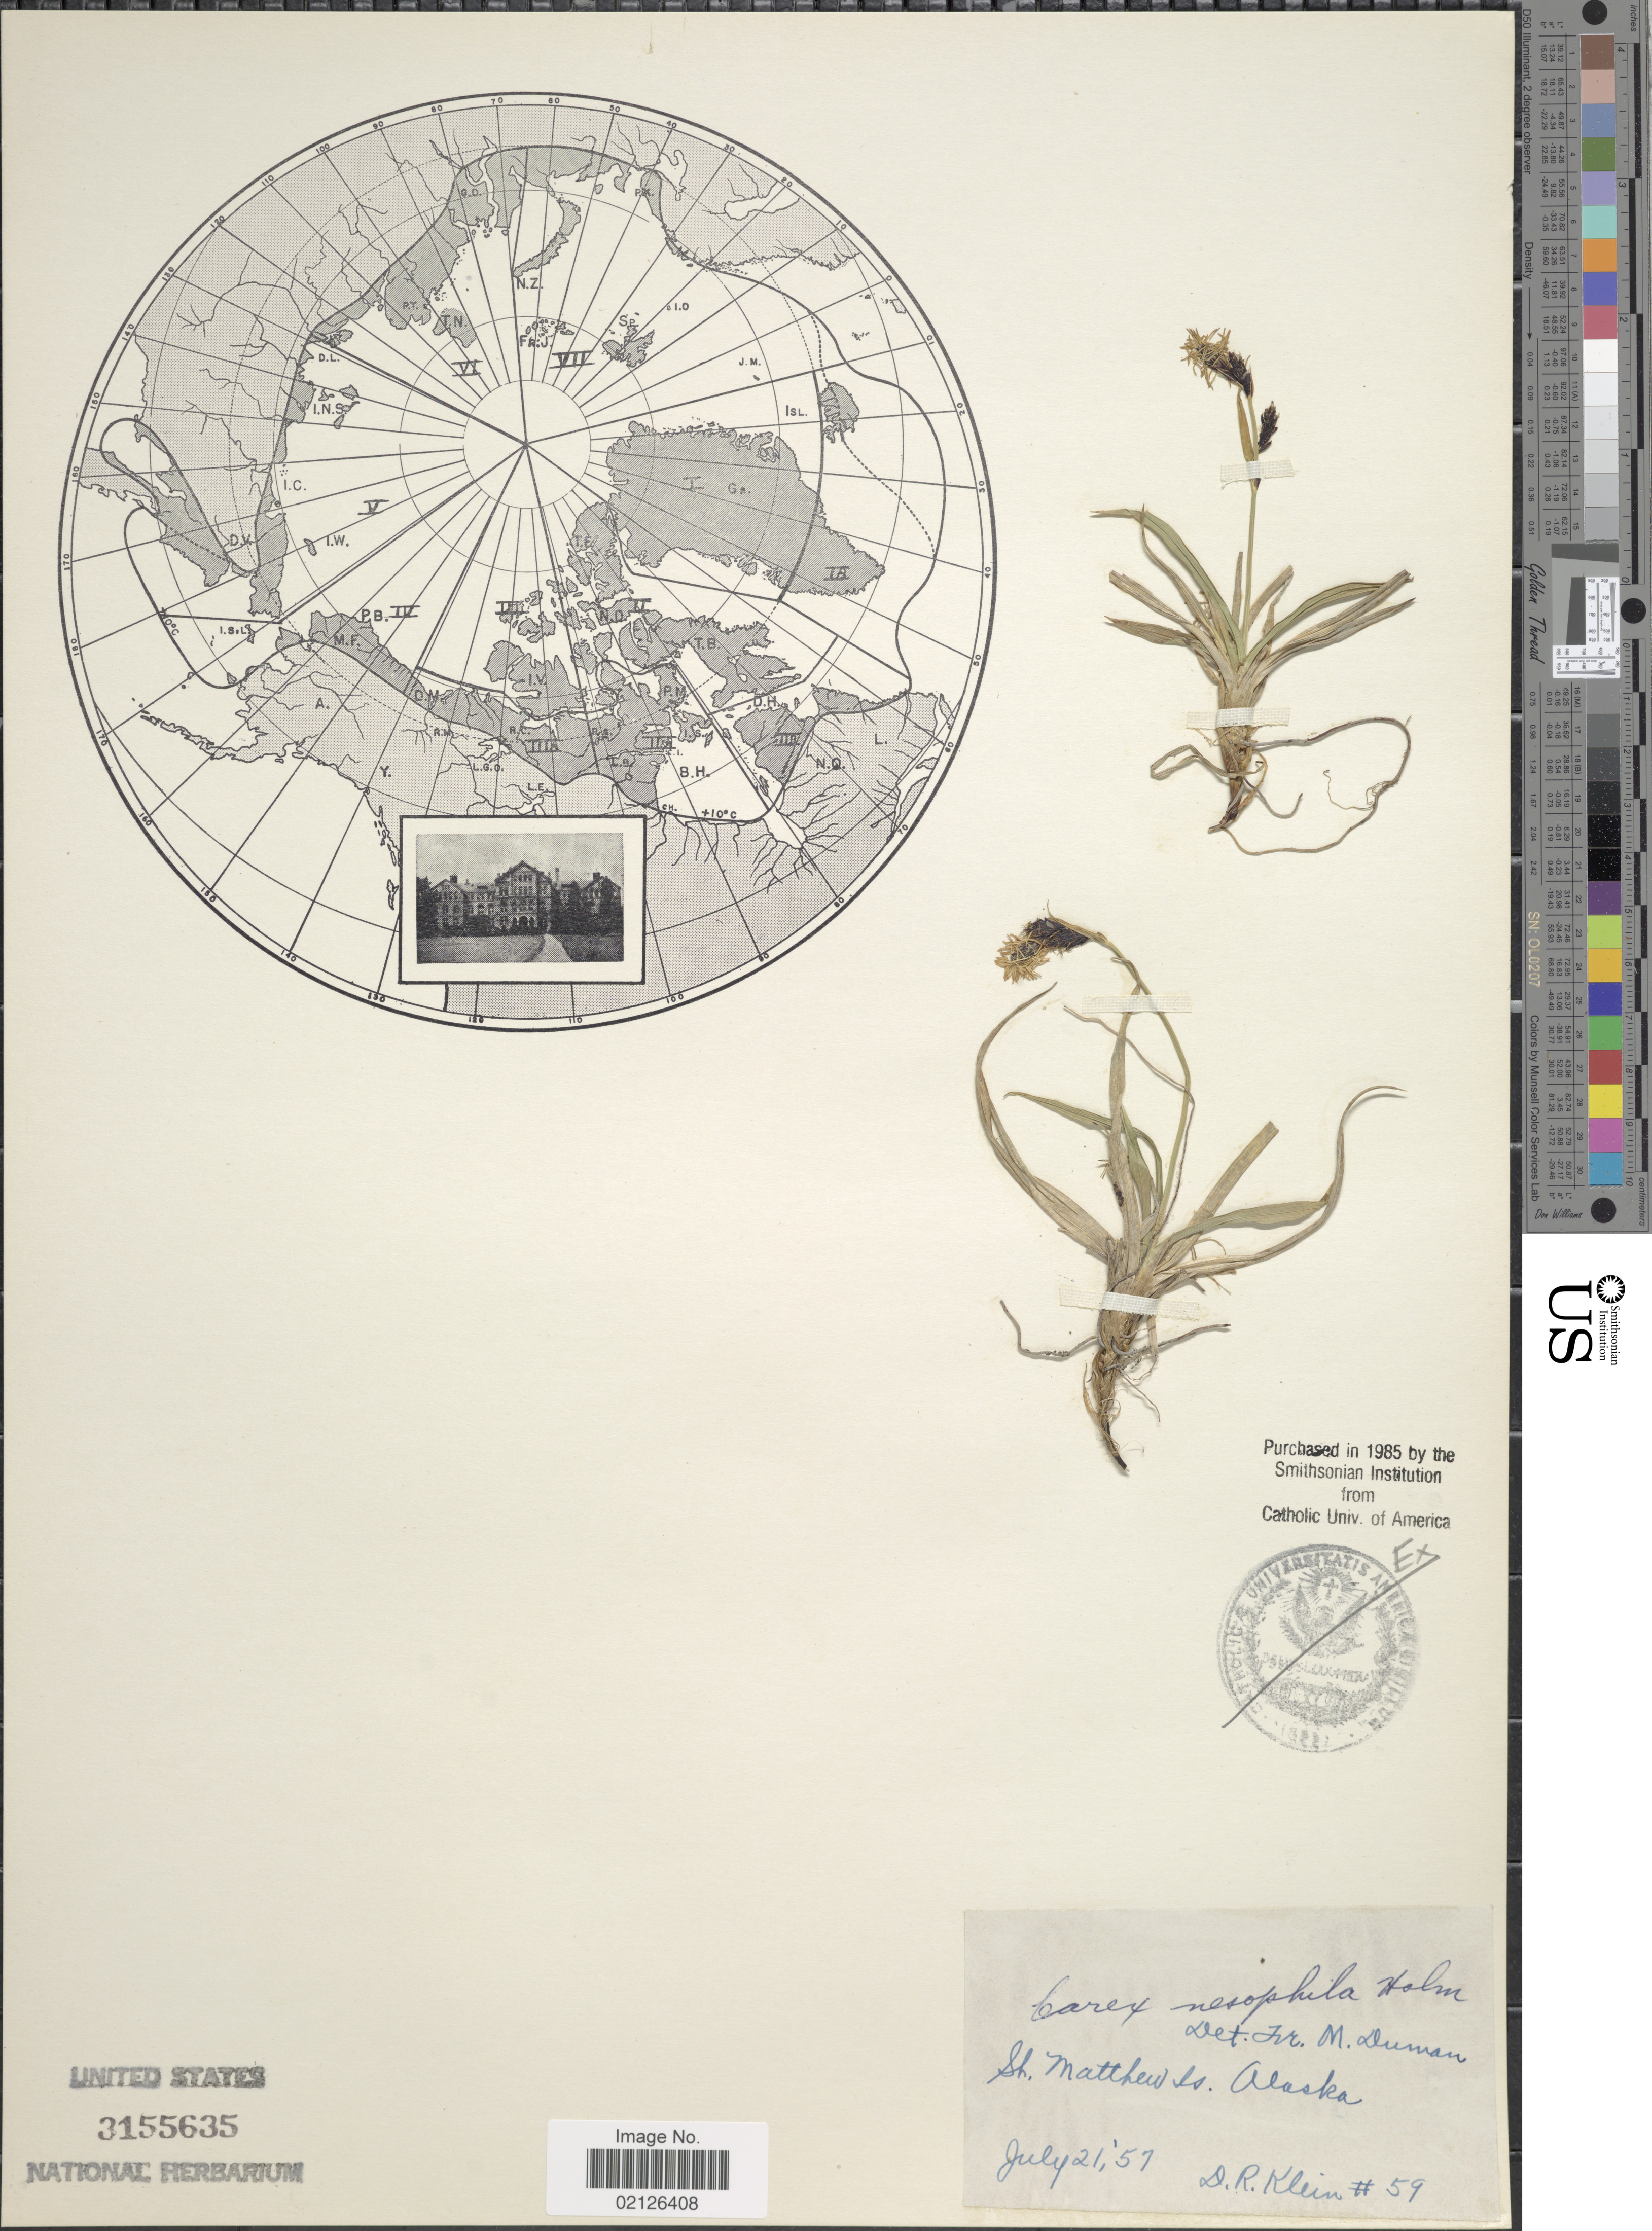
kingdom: Plantae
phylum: Tracheophyta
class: Liliopsida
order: Poales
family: Cyperaceae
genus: Carex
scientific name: Carex microchaeta subsp. nesophila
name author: (Holm) D.F. Murray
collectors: D. Klein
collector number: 59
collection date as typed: Transcribed d/m/y: 21/7/57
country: United States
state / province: Alaska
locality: St Matthew Is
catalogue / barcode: US 3155635